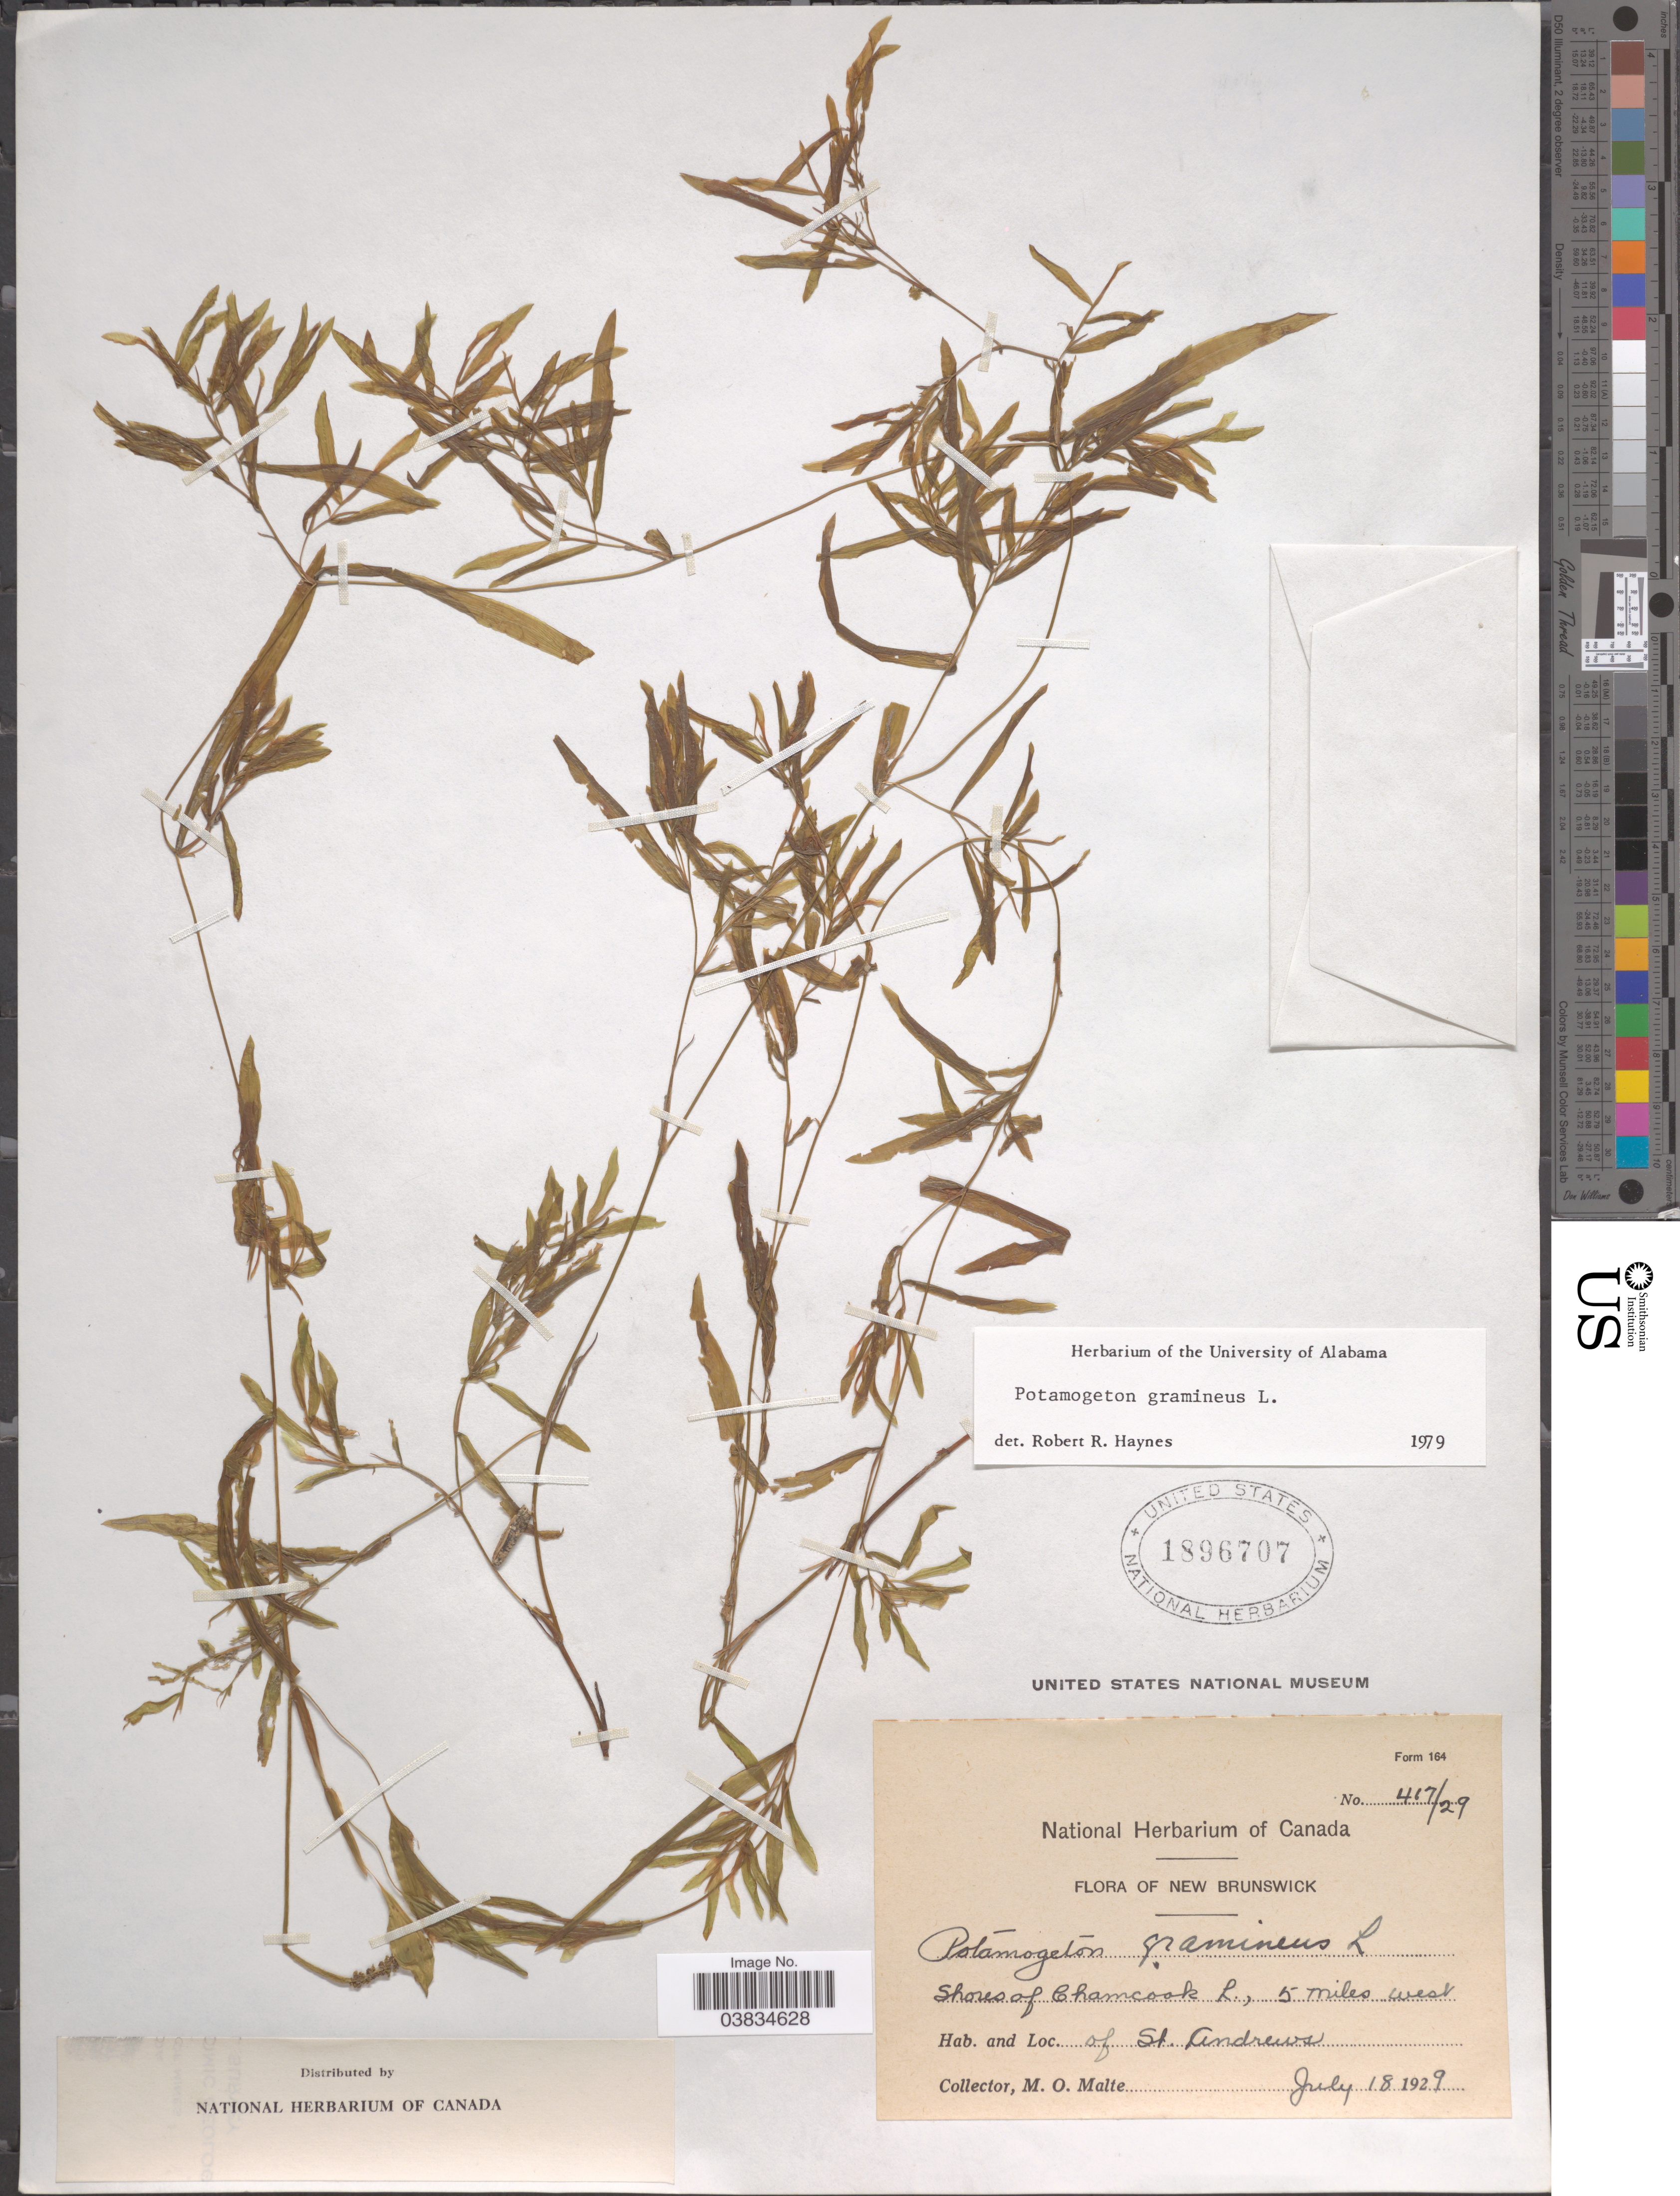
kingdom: Plantae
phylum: Tracheophyta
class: Liliopsida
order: Alismatales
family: Potamogetonaceae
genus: Potamogeton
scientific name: Potamogeton gramineus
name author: L.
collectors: M. O. Malte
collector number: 417/29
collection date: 1929-07-18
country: Canada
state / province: New Brunswick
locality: Shores of Chamcook L., 5 miles west of St. Andrews.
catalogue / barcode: US 1896707